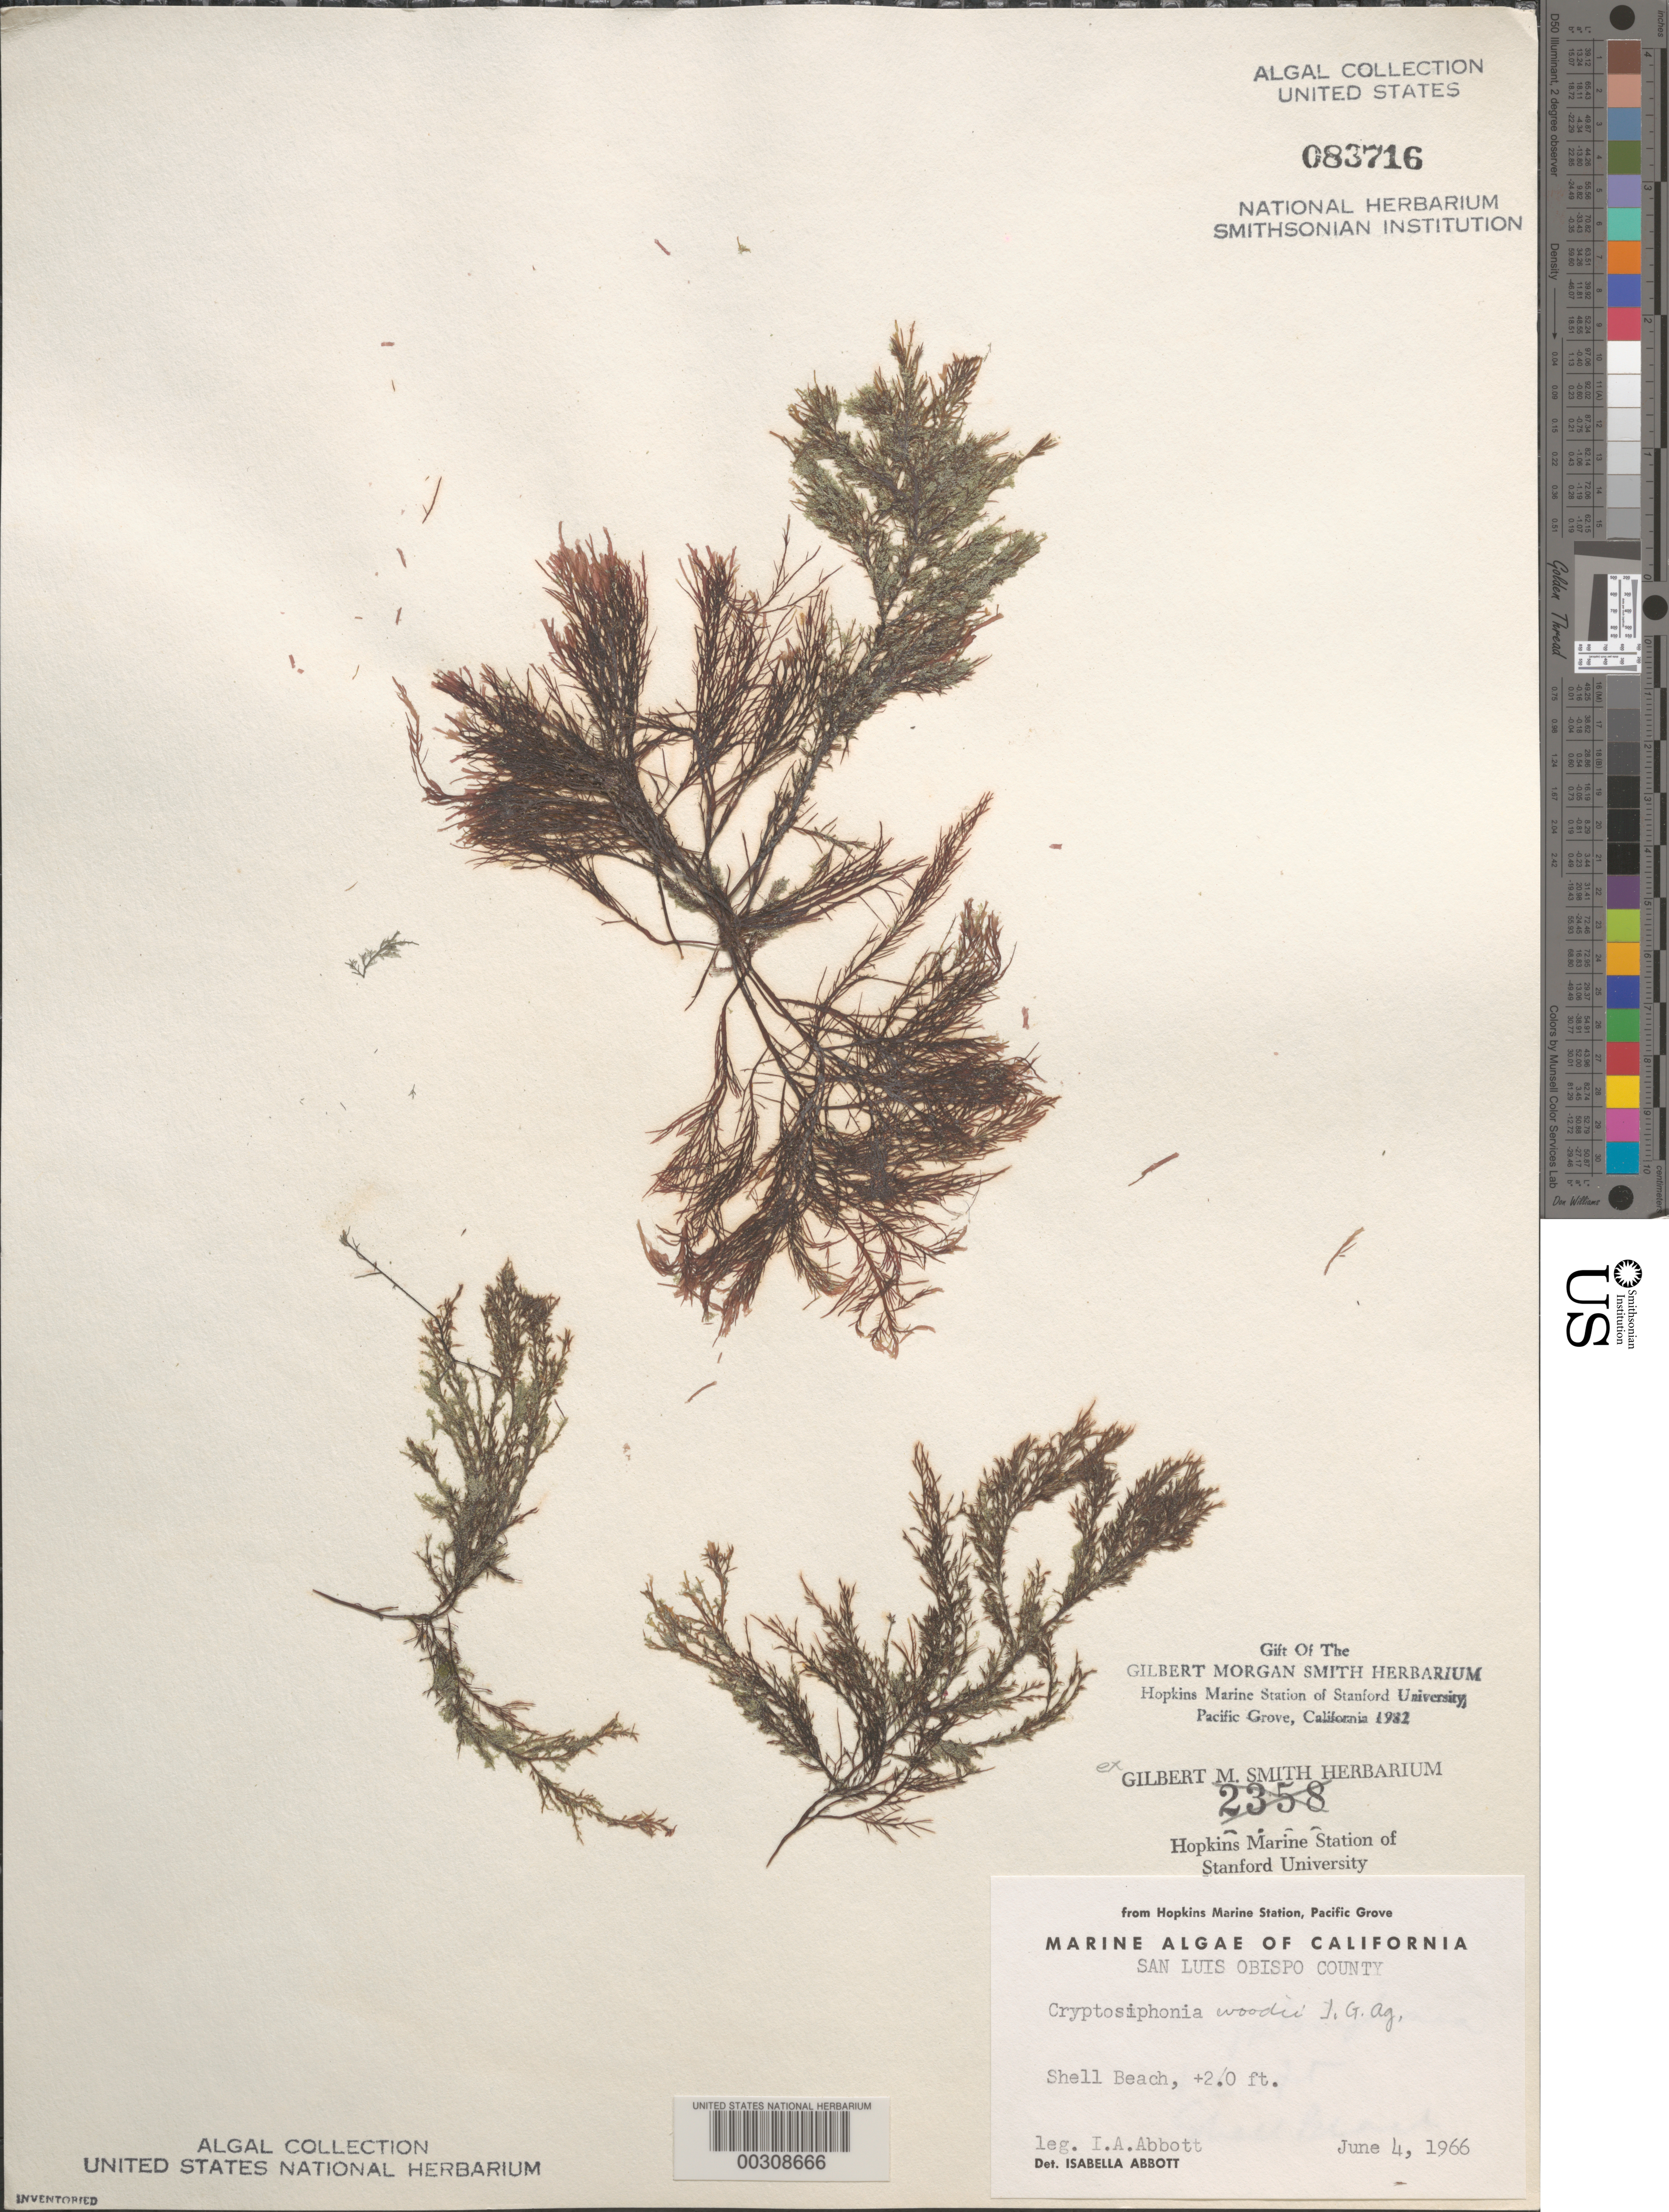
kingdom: Plantae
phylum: Rhodophyta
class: Florideophyceae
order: Gigartinales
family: Dumontiaceae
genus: Cryptosiphonia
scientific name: Cryptosiphonia woodii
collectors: I. A. Abbott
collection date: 1966-06-04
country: United States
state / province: California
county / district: San Luis Obispo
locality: San Luis Obispo County. Shell Beach.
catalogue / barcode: US 83716